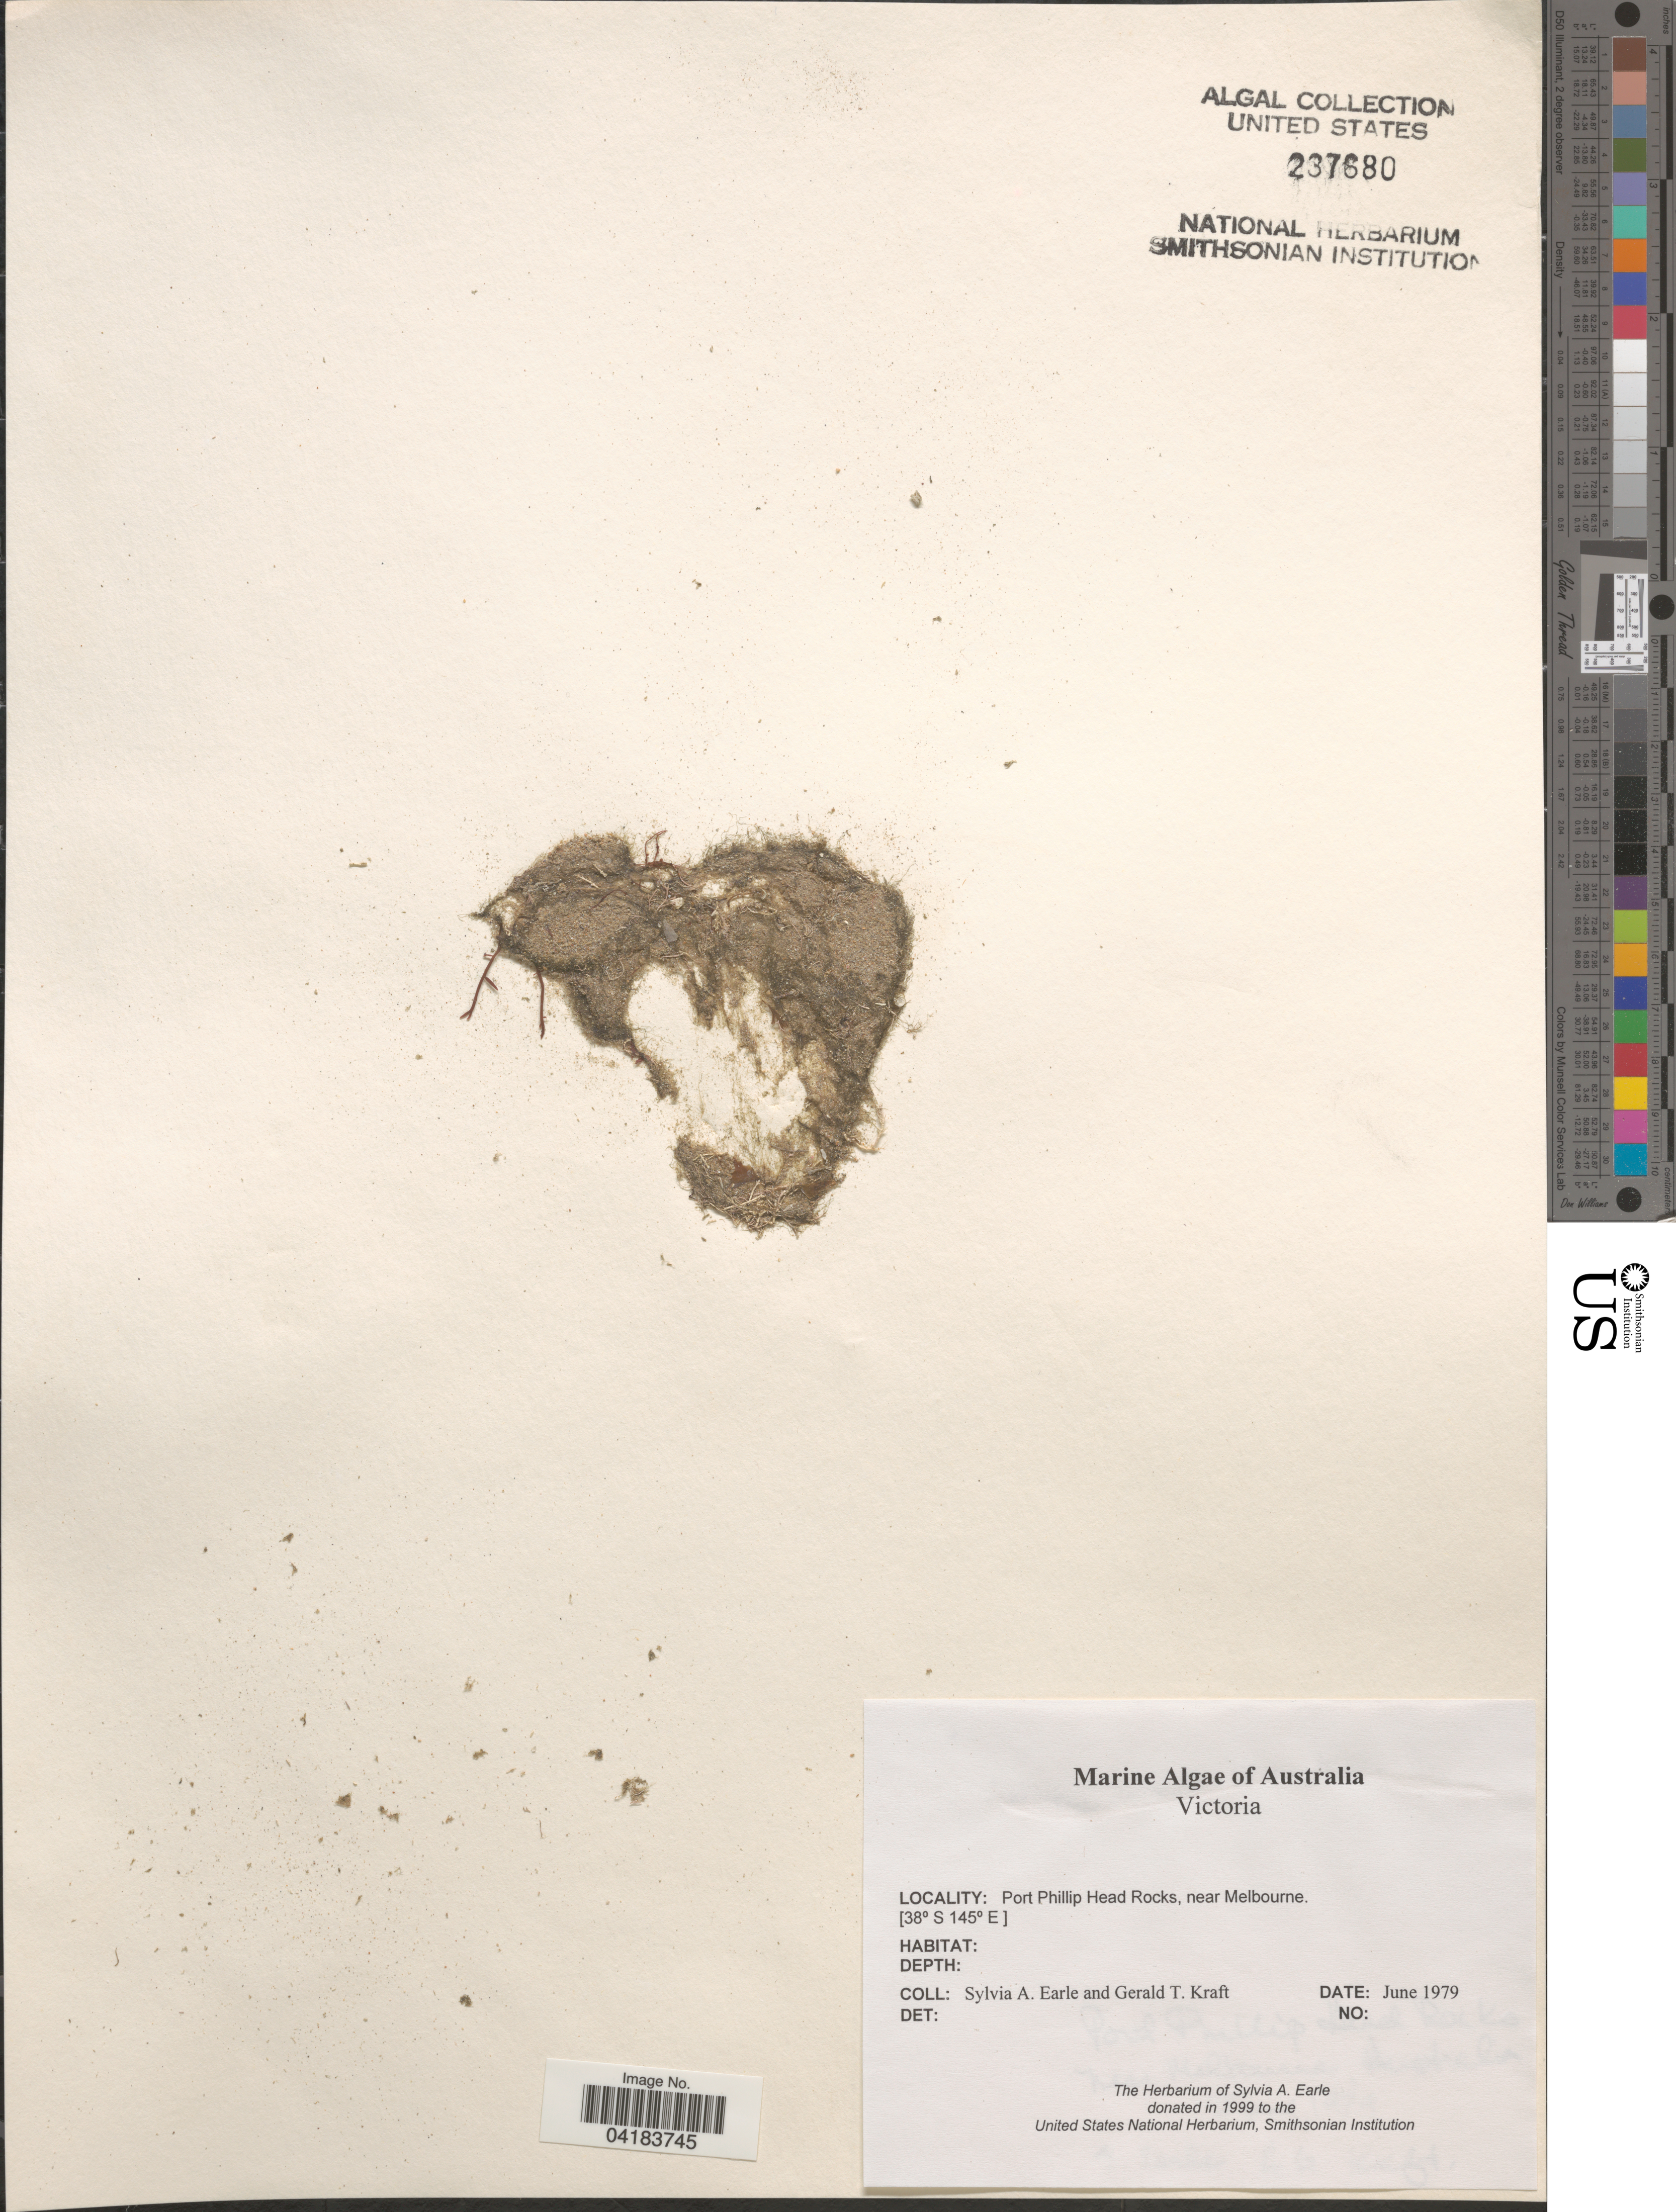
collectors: S. A. Earle & G. T. Kraft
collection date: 1979-06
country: Australia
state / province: Victoria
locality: Victoria. Port Phillip Head Rocks, near Melbourne.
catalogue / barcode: US 237680